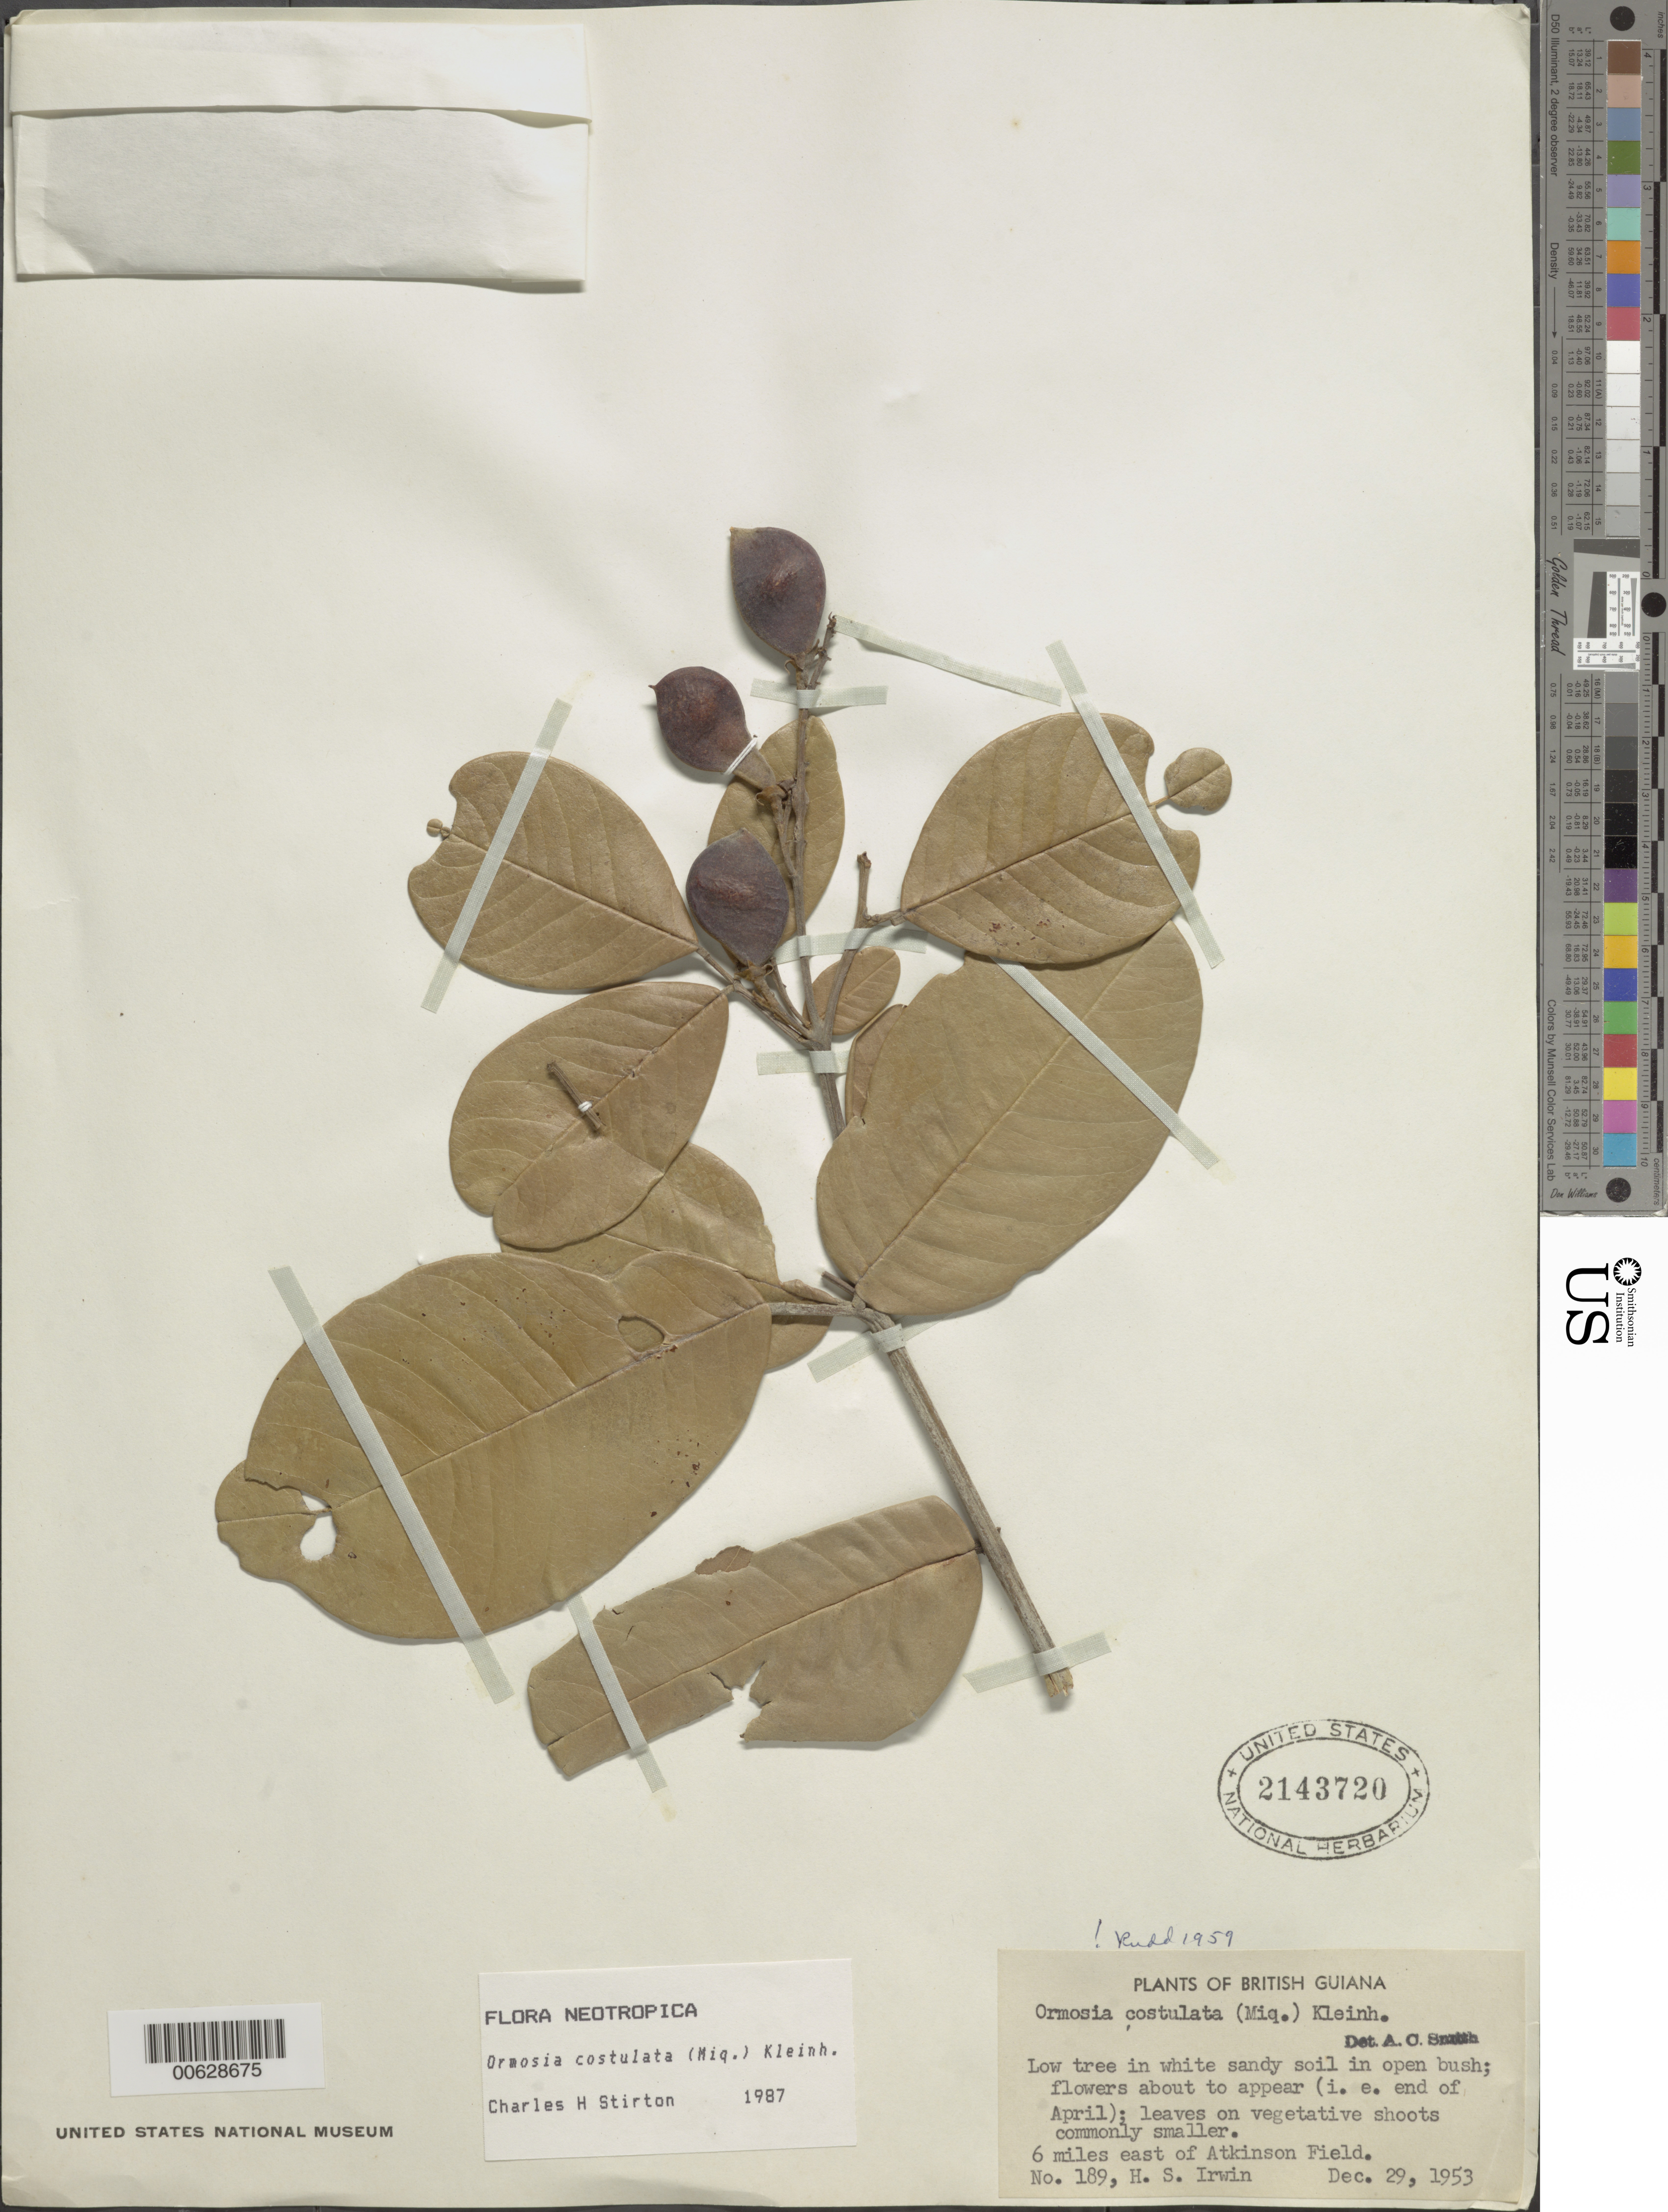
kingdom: Plantae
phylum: Tracheophyta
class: Magnoliopsida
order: Fabales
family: Fabaceae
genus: Ormosia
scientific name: Ormosia costulata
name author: (Miq.) Kleinhoonte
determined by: Stirton, Charles H.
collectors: H. Irwin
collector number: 189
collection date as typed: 29-Dec-53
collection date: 1953-12-29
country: Guyana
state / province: Demerara-Mahaica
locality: Atkinson Field, 6 mi. E of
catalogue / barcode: US 2143720